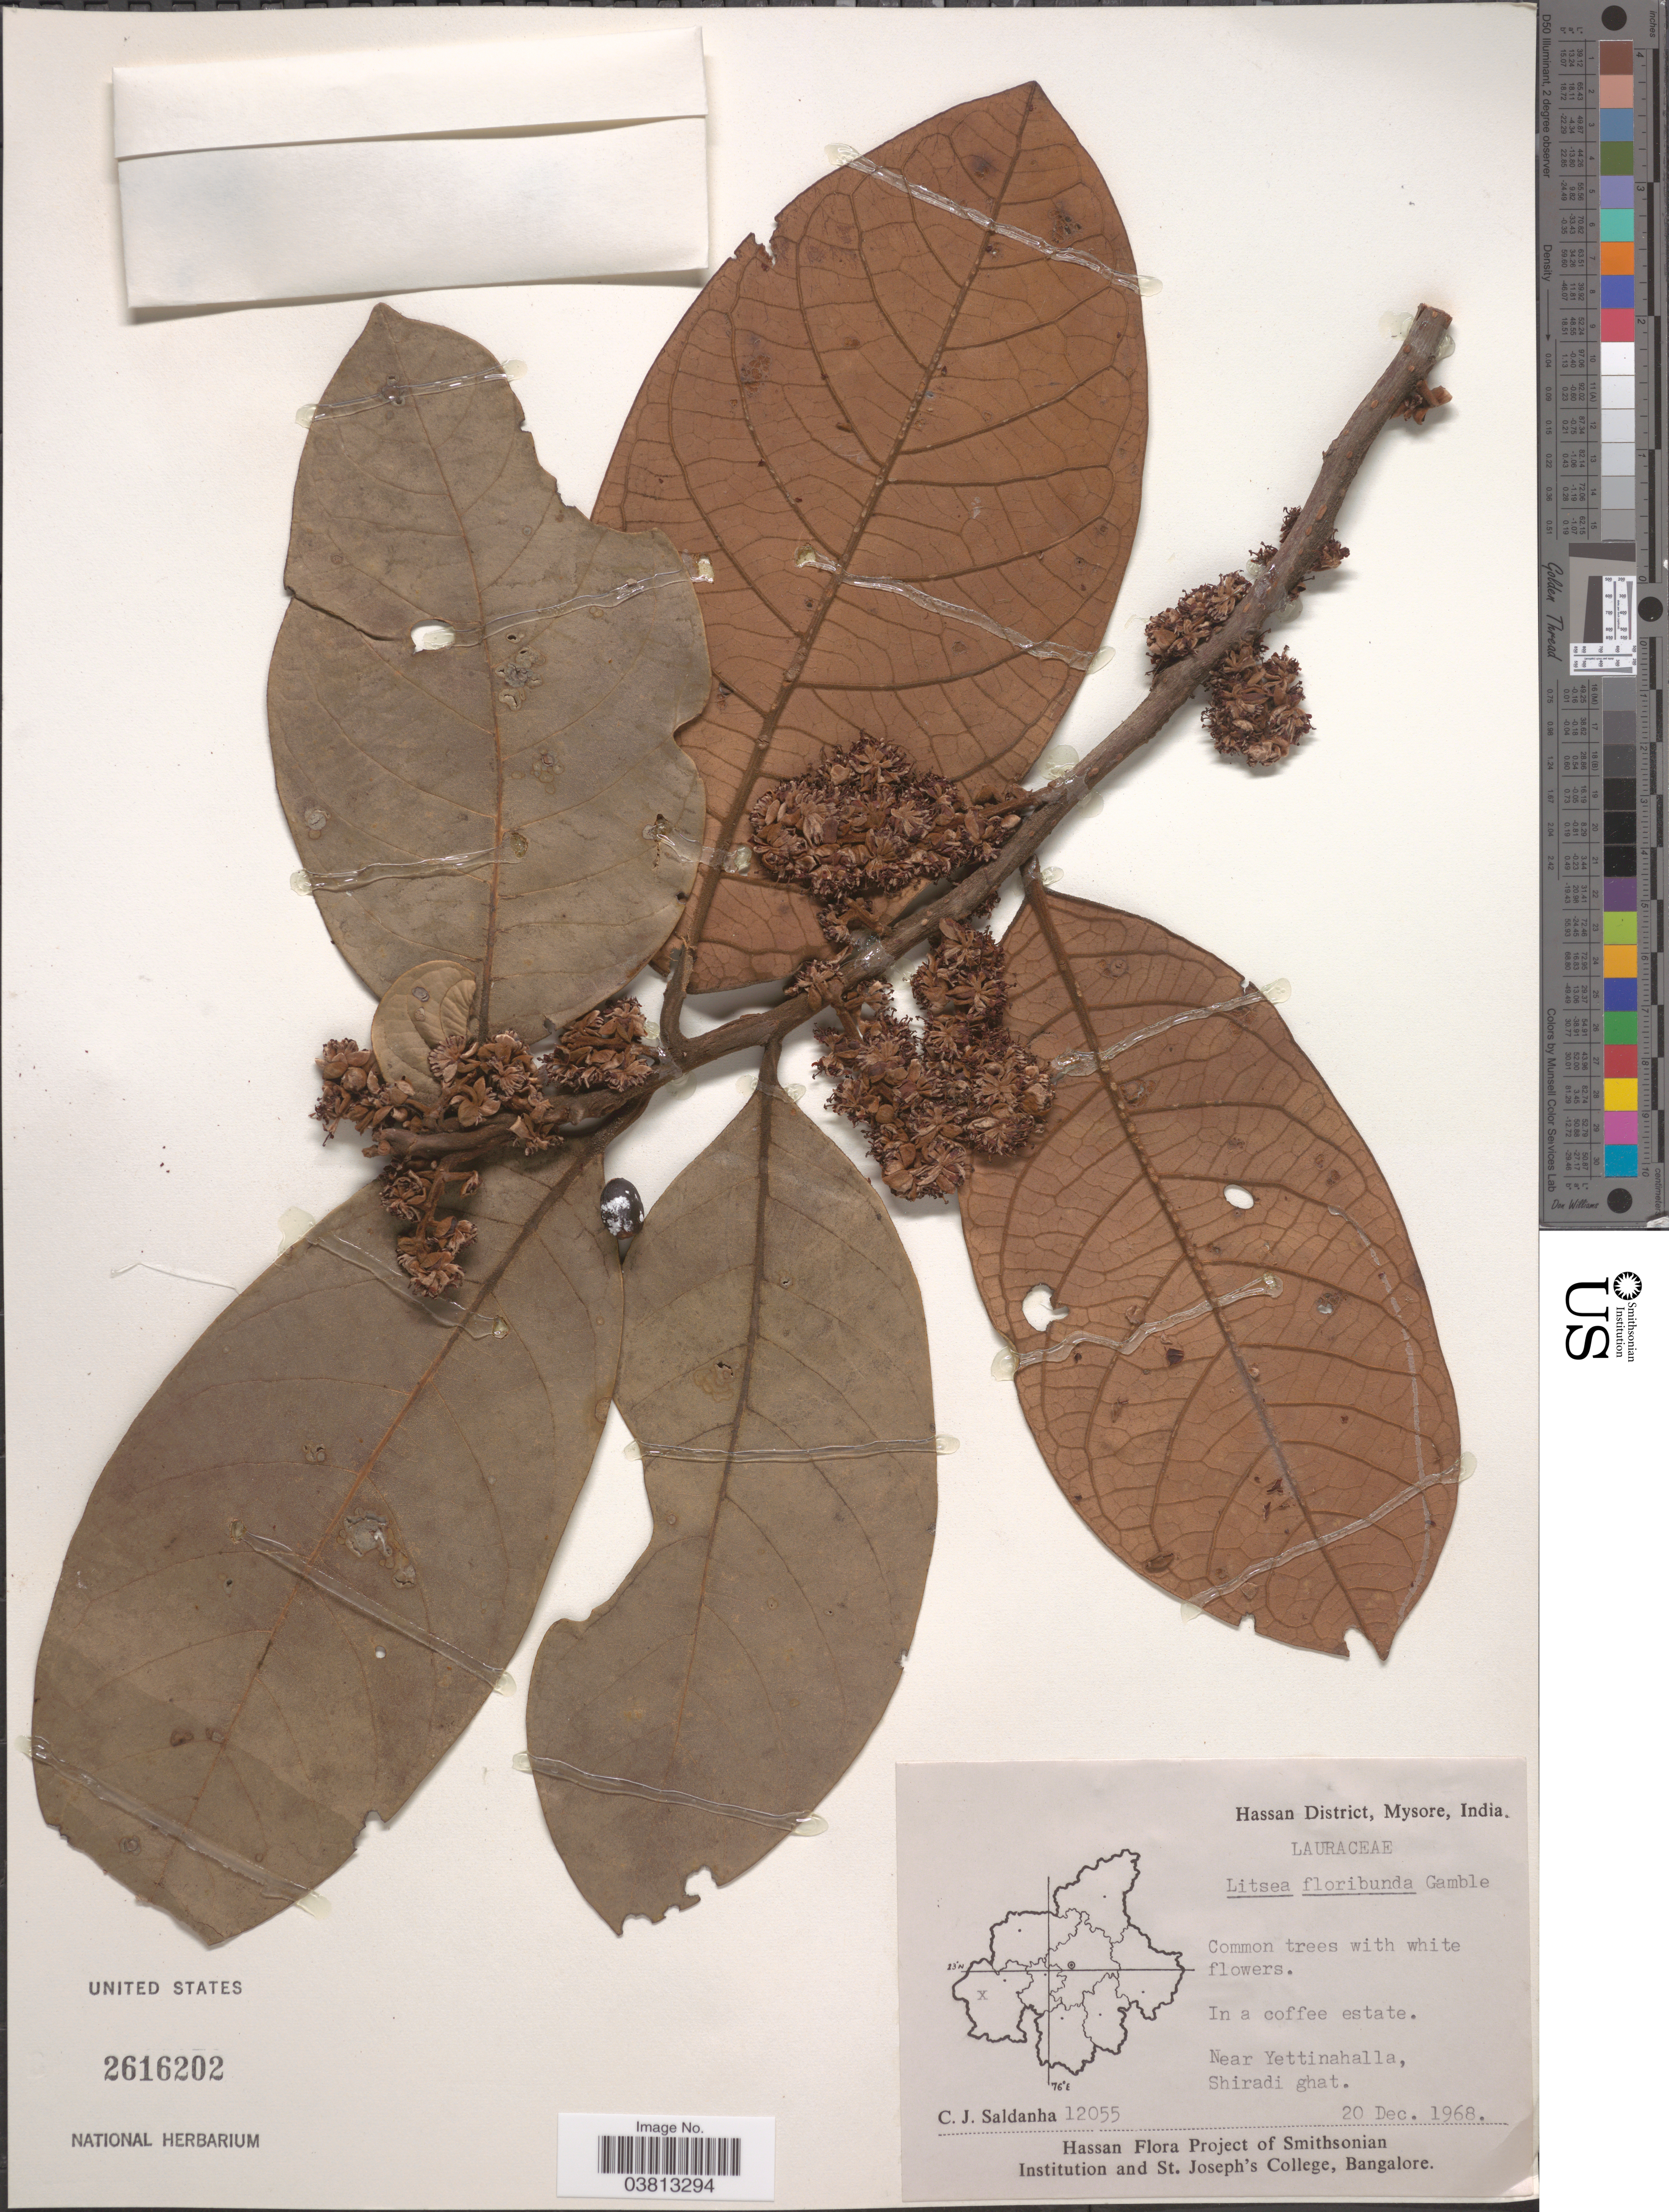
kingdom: Plantae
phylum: Tracheophyta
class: Magnoliopsida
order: Laurales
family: Lauraceae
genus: Litsea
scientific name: Litsea floribunda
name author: Gamble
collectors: C. J. Saldanha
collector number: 12055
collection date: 1968-12-20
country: India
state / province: Karnataka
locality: Hassan District, Mysore. Near Yettinahalla, Shiradi ghat.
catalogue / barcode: US 2616202